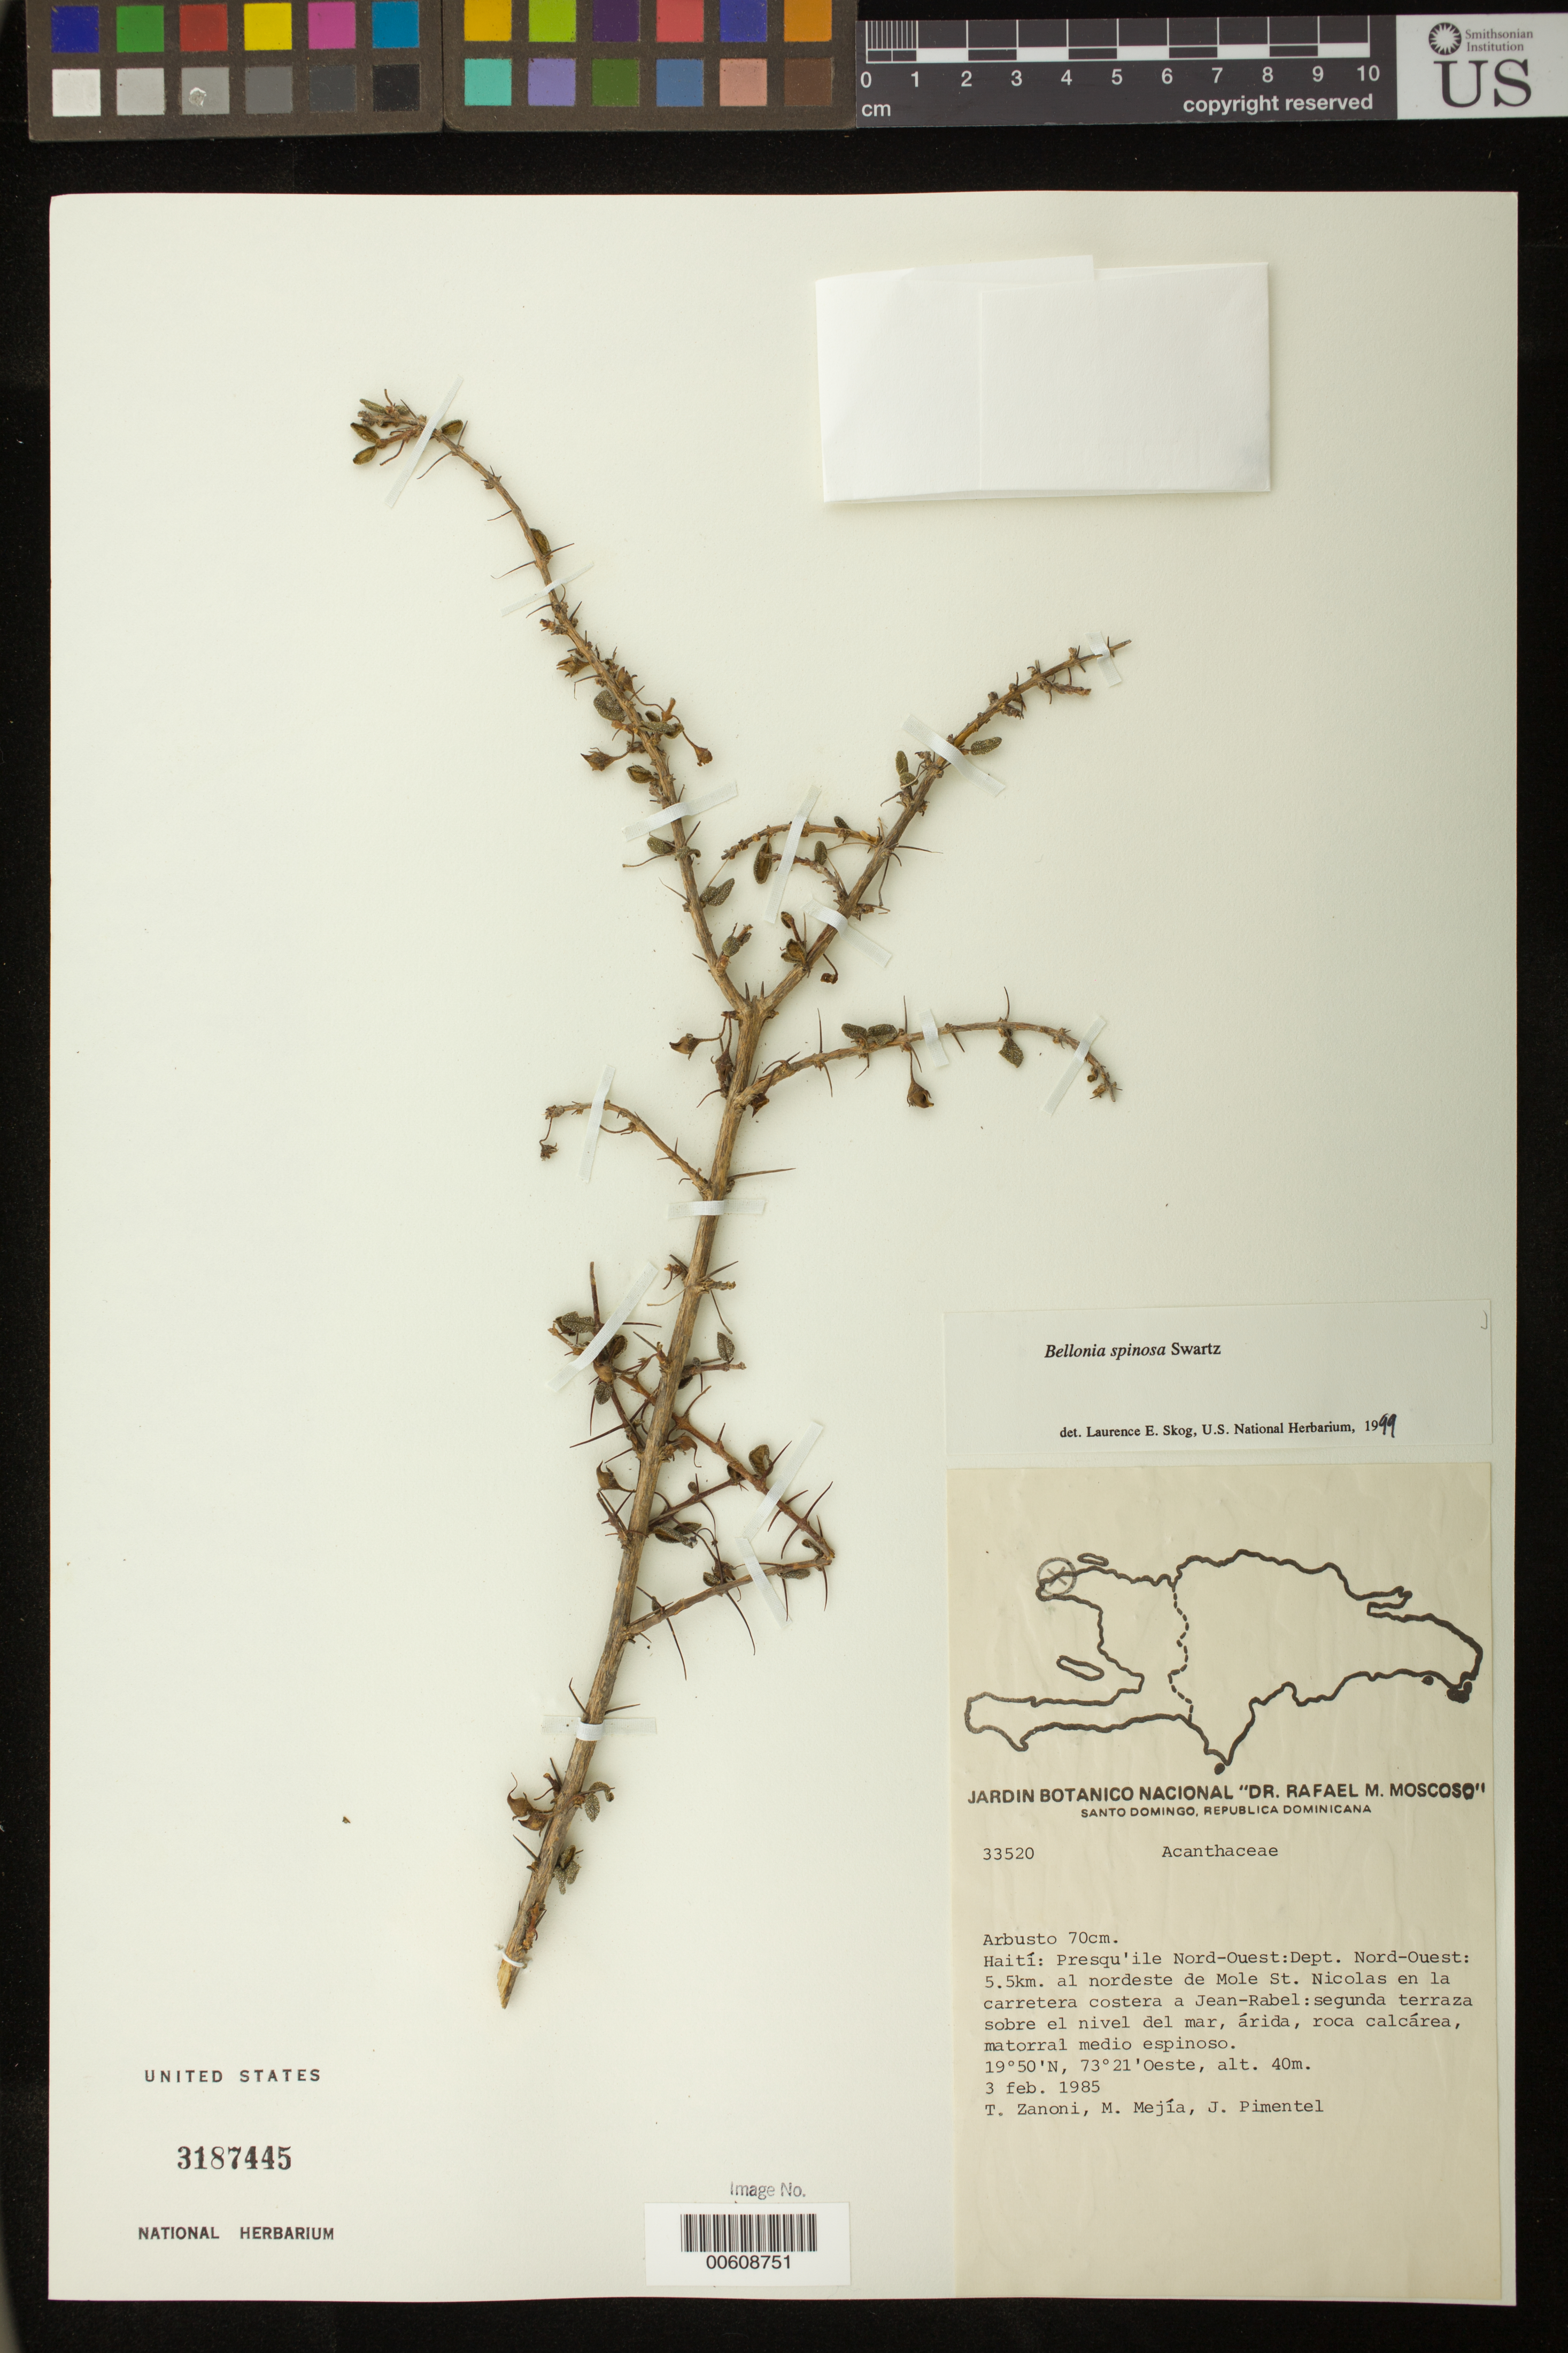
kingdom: Plantae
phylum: Tracheophyta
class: Magnoliopsida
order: Lamiales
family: Gesneriaceae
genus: Bellonia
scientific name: Bellonia spinosa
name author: Sw.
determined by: Skog, Laurence E.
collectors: T. A. Zanoni, M. Mejia & J. Pimentel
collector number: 33520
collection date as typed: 03 Feb 1985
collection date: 1985-02-03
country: Haiti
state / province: Nord-Ouest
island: Hispaniola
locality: Presqu'ile Nord-Ouest: 5.5 km al NE de Mole St. Nicolas en la carretera costera a Jean-Rabel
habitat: Segunda terraza sobre el nivel del mar, árida, roca calcárea, matorral medio espinoso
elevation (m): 40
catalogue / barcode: US 3187445